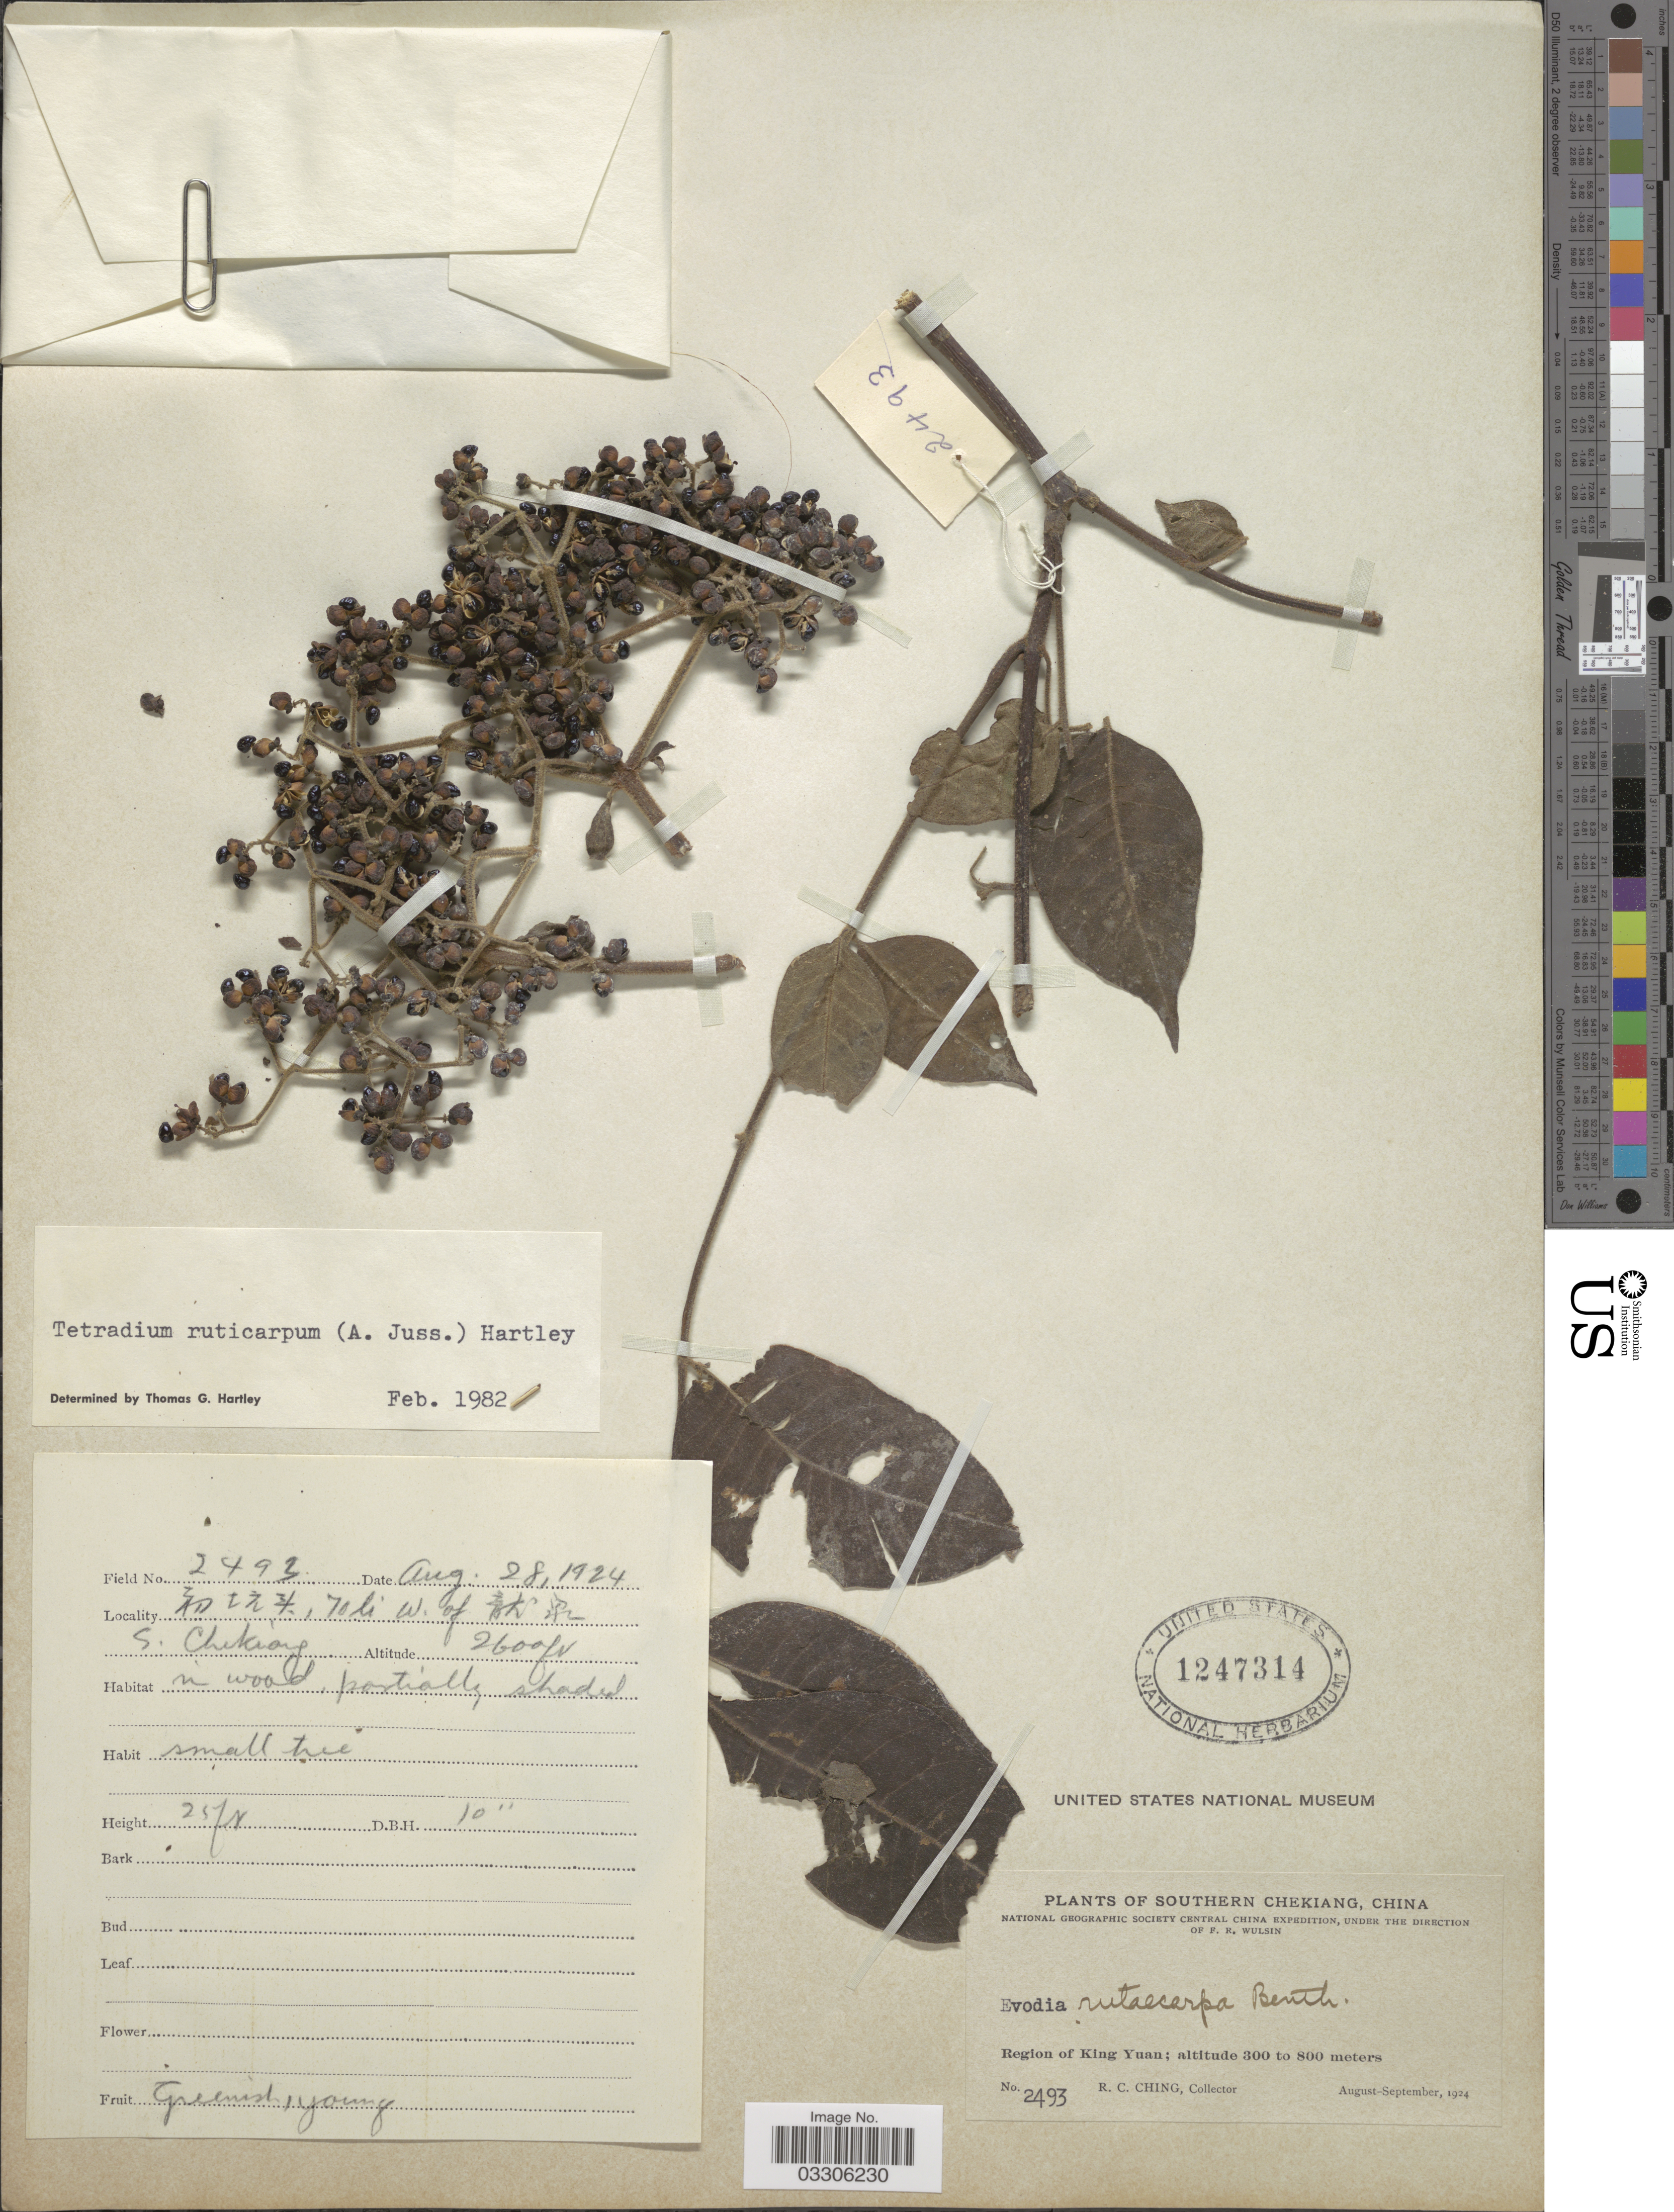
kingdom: Plantae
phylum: Tracheophyta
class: Magnoliopsida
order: Sapindales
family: Rutaceae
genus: Tetradium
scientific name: Tetradium ruticarpum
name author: (A. Juss.) T.G. Hartley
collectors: R. C. Ching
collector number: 2493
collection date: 1924-08-28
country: China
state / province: Zhejiang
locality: Region of King Yuan., 70 li W. of S. Chekiang.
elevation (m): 792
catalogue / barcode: US 1247314